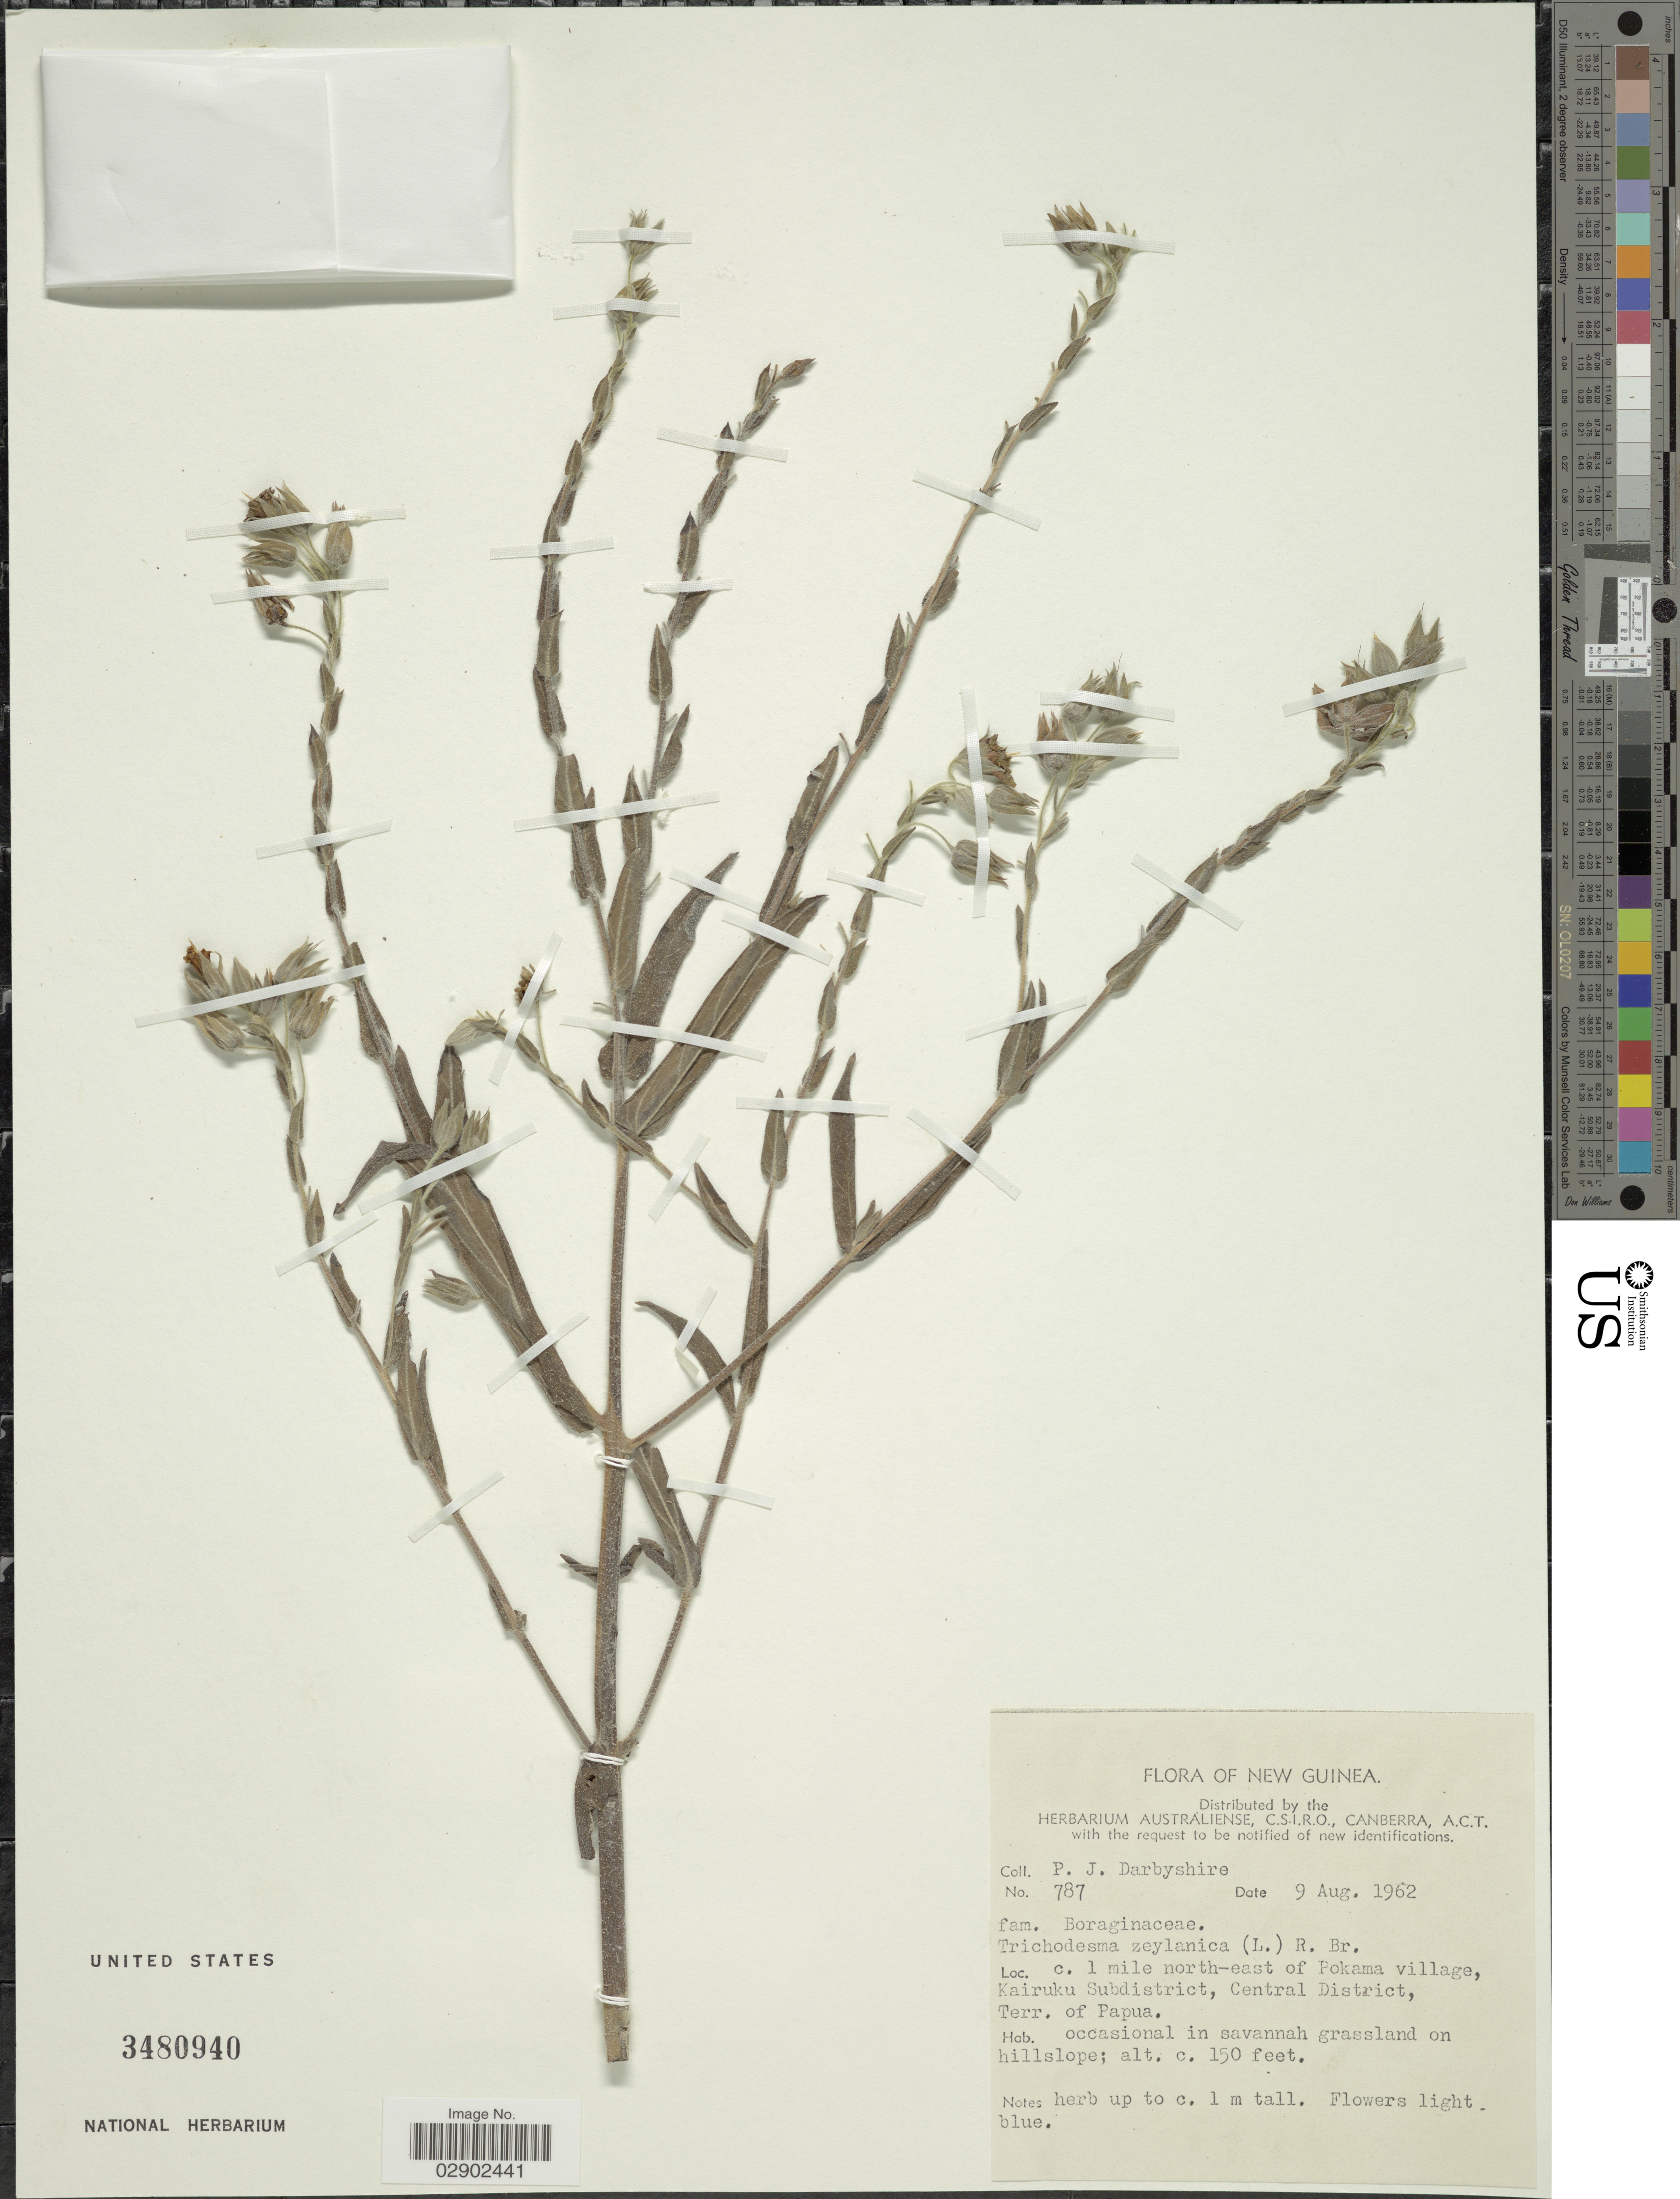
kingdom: Plantae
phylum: Tracheophyta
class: Magnoliopsida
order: Boraginales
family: Boraginaceae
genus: Trichodesma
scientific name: Trichodesma zeylanicum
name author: (Burm. f.) R. Br.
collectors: P. Darbyshire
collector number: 787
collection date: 1962-08-09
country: Papua New Guinea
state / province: Central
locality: New Guinea. C. 1 mile north-east of Pokama village, Kairuku Subdistrict, Central District, Terr. of Papua.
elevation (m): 46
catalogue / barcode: US 3480940